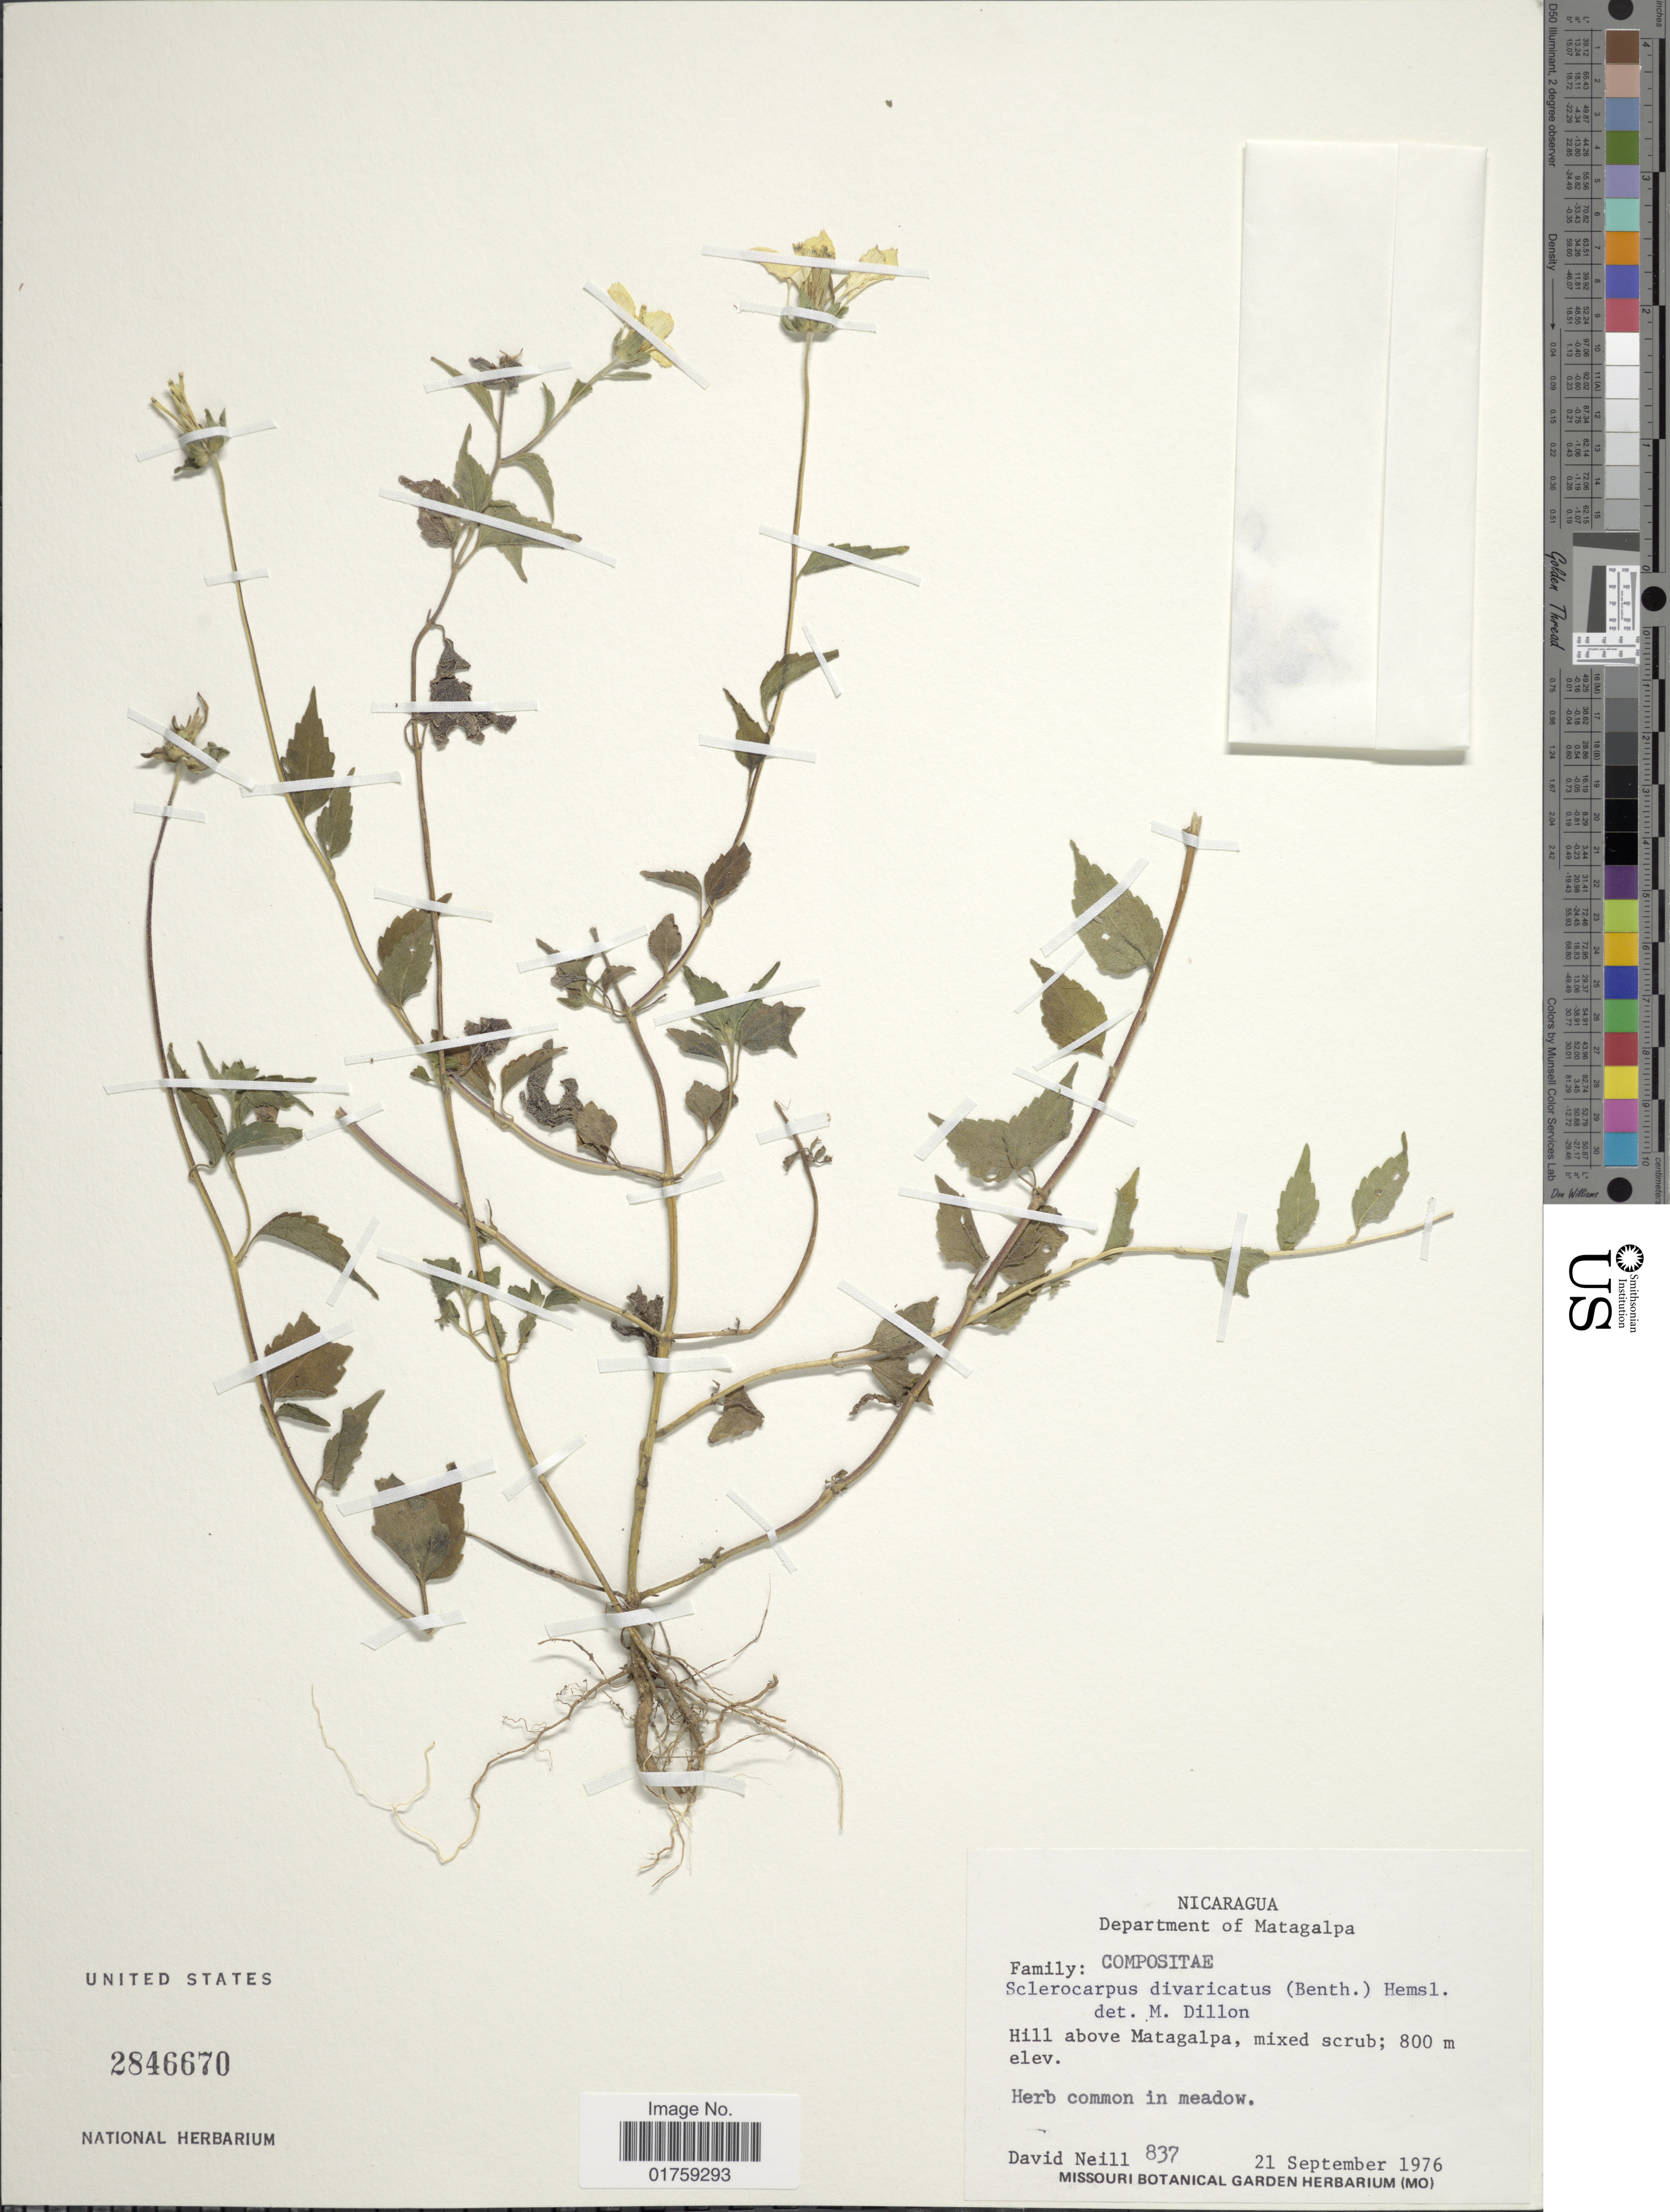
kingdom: Plantae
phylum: Tracheophyta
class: Magnoliopsida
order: Asterales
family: Asteraceae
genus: Sclerocarpus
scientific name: Sclerocarpus divaricatus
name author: (Benth.) Benth. & Hook. f. ex Hemsl.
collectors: D. A. Neill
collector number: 837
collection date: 1976-09-21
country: Nicaragua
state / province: Matagalpa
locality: Department of Matagalpa. Hill above Matagalpa, mixed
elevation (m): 800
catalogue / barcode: US 2846670